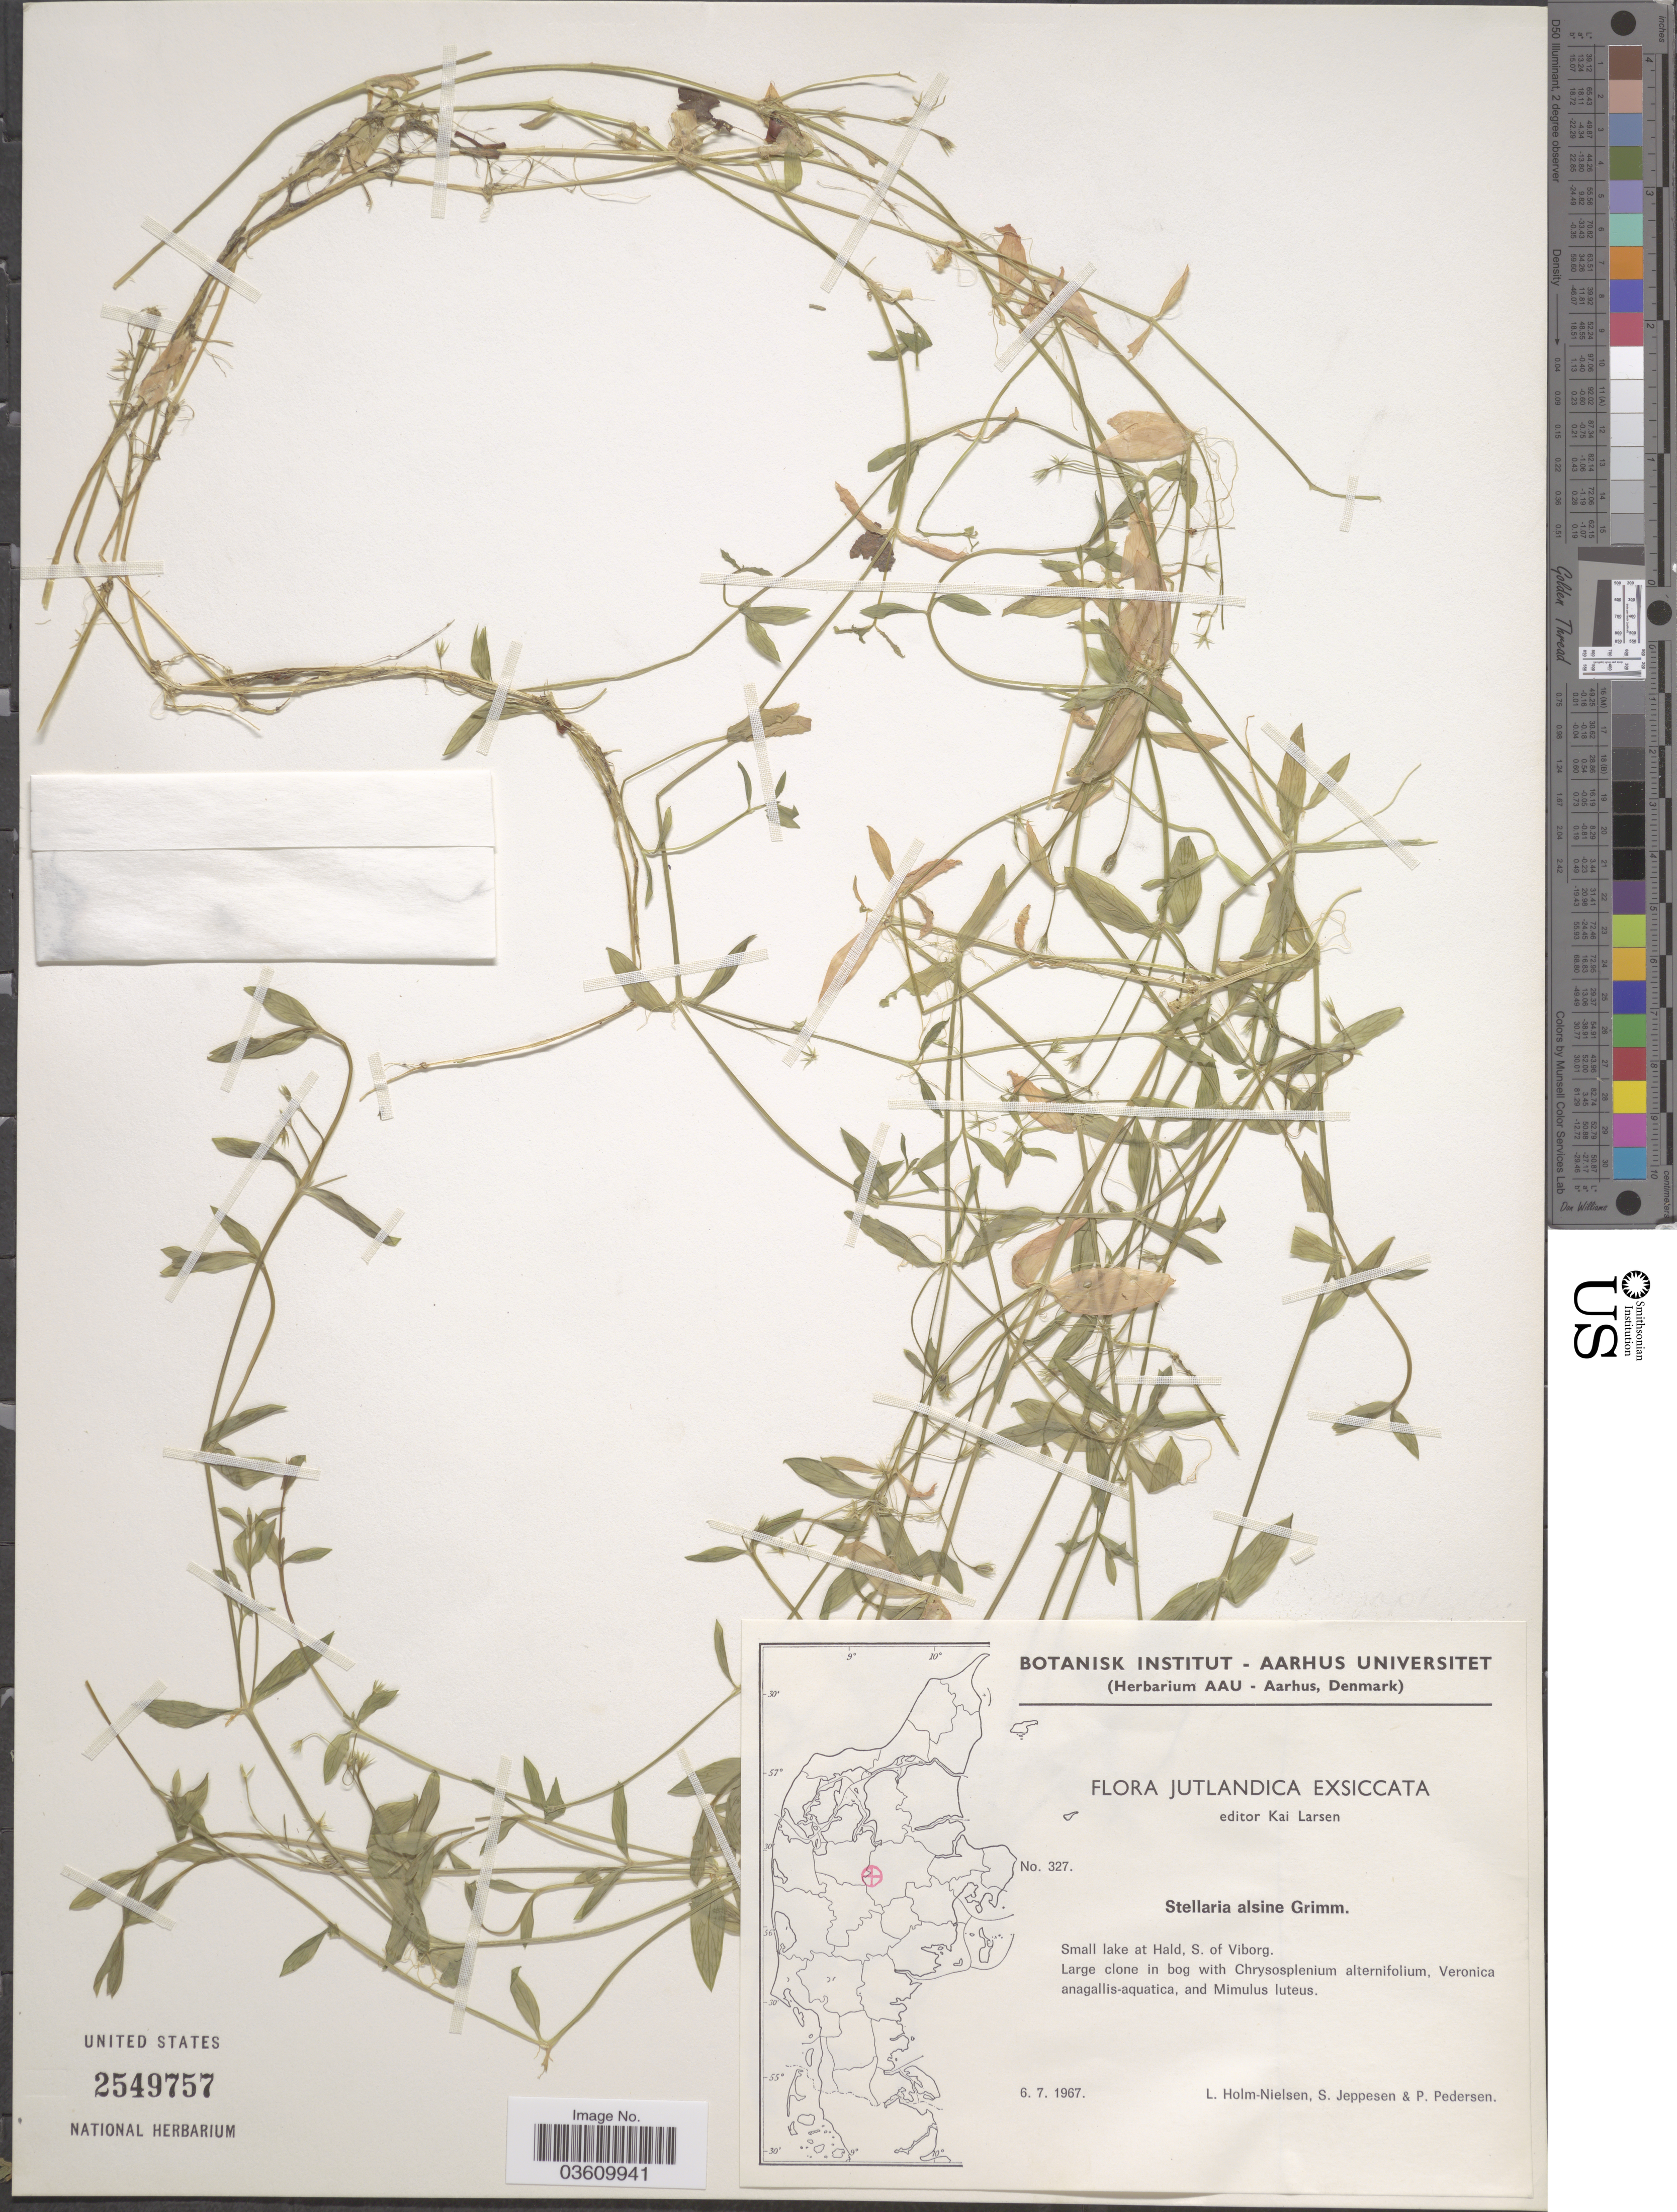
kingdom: Plantae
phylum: Tracheophyta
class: Magnoliopsida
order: Caryophyllales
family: Caryophyllaceae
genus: Stellaria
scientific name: Stellaria alsine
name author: Grimm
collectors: L. Holm-Nielsen, S. Jeppesen & P. Pedersen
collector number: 327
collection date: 1967-07-06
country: Denmark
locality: Jutlandica. Small lake at Hald, S. of Viborg.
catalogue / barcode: US 2549757